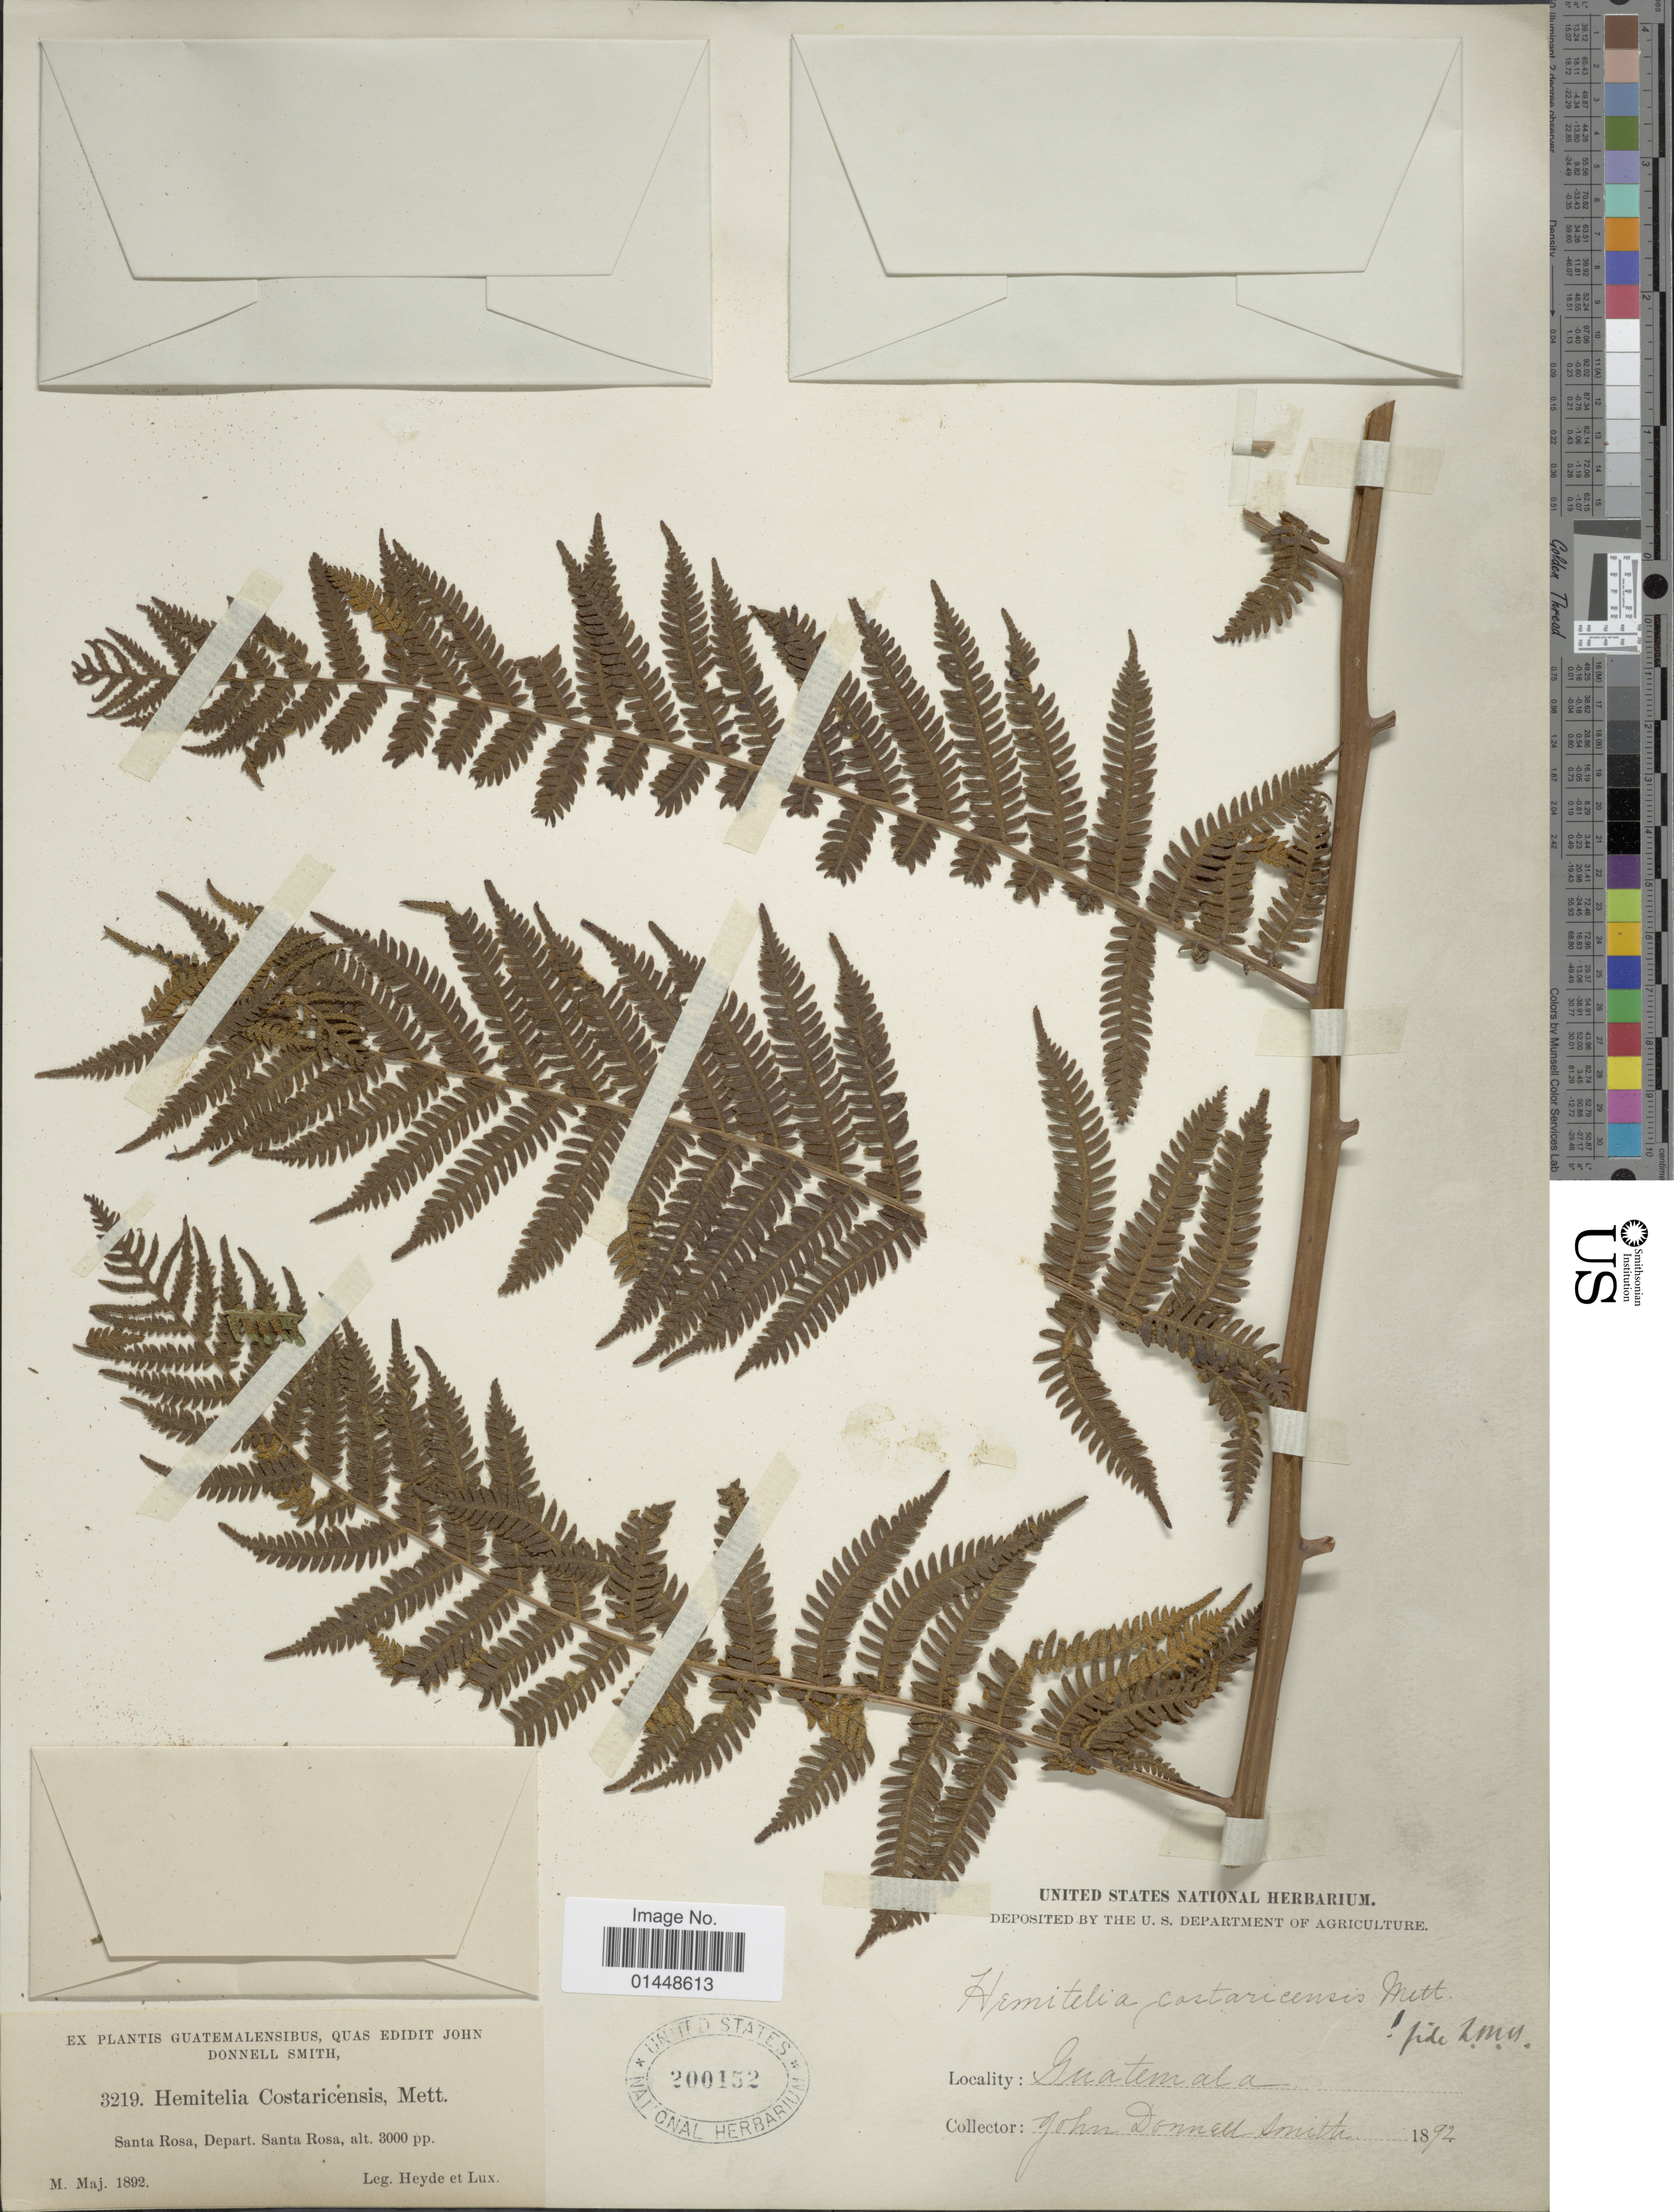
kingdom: Plantae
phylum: Tracheophyta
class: Polypodiopsida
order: Cyatheales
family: Cyatheaceae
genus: Cyathea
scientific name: Cyathea costaricensis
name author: (Kuhn) Domin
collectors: Heyde, Lux & J. Donnell Smith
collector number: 3219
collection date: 1892-05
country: Guatemala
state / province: Santa Rosa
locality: Santa Rosa, Depart. Santa Rosa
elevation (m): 914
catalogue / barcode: US 200152